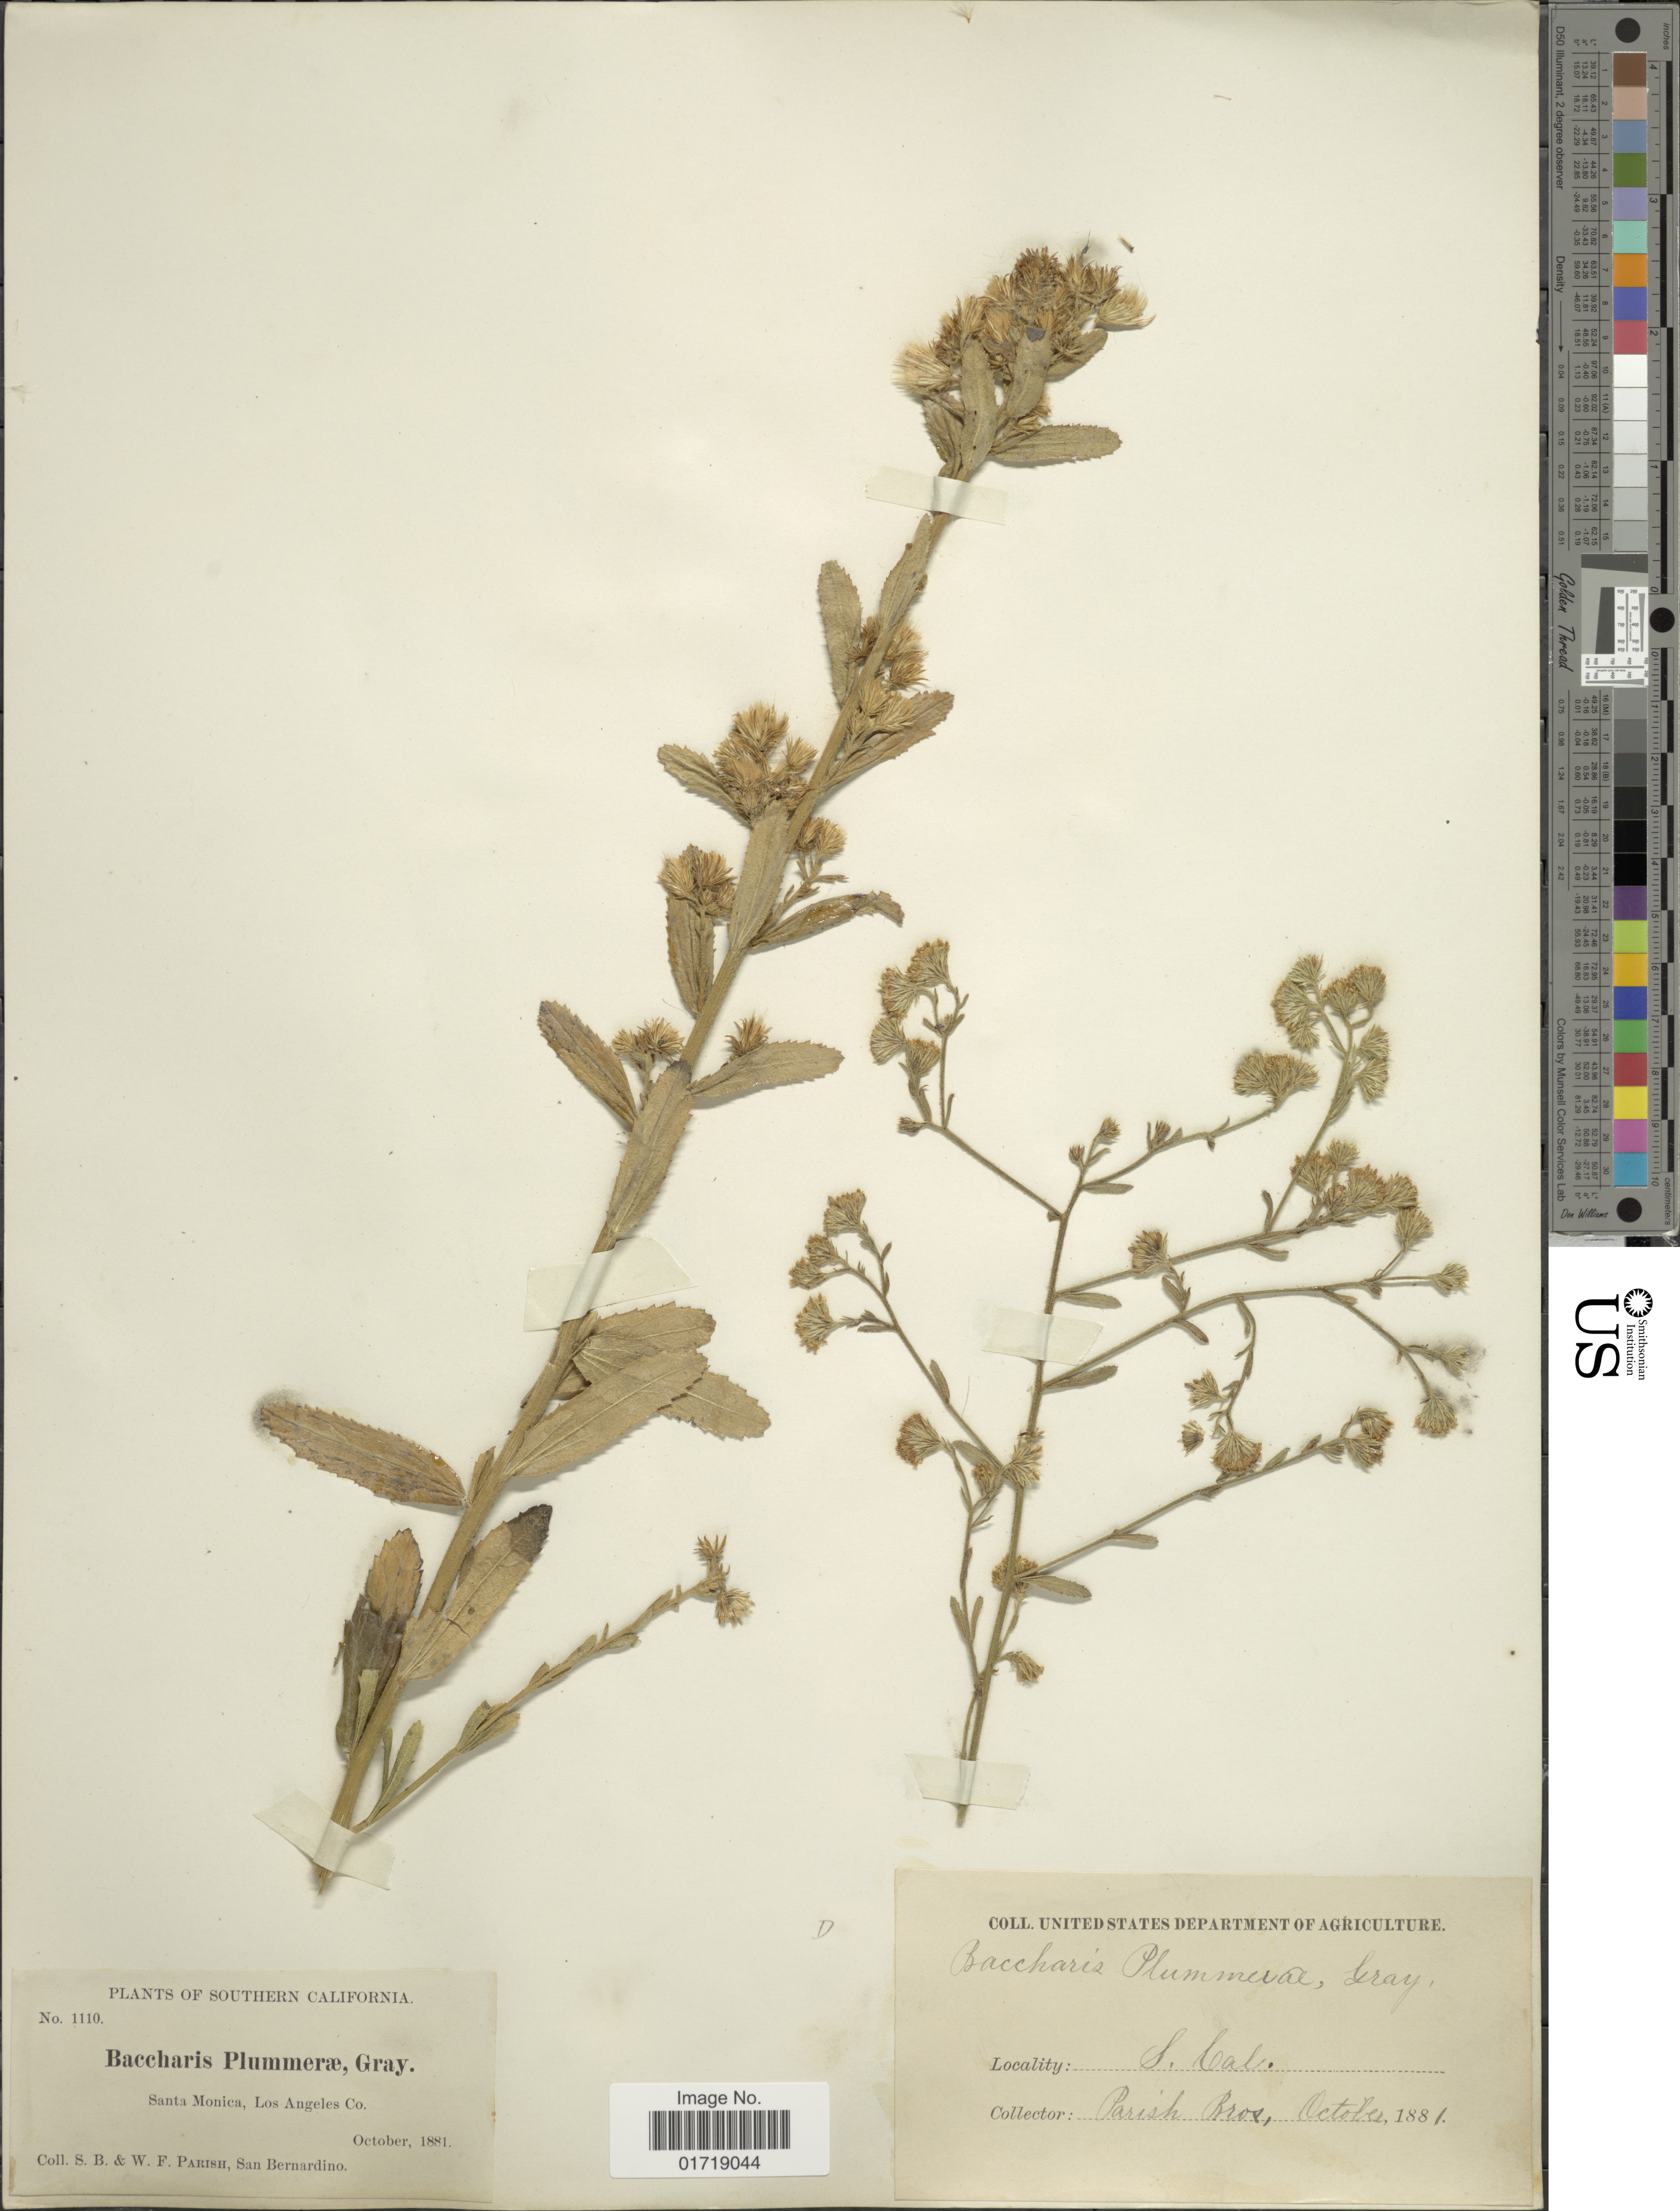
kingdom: Plantae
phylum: Tracheophyta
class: Magnoliopsida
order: Asterales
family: Asteraceae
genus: Baccharis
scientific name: Baccharis plummerae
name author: A. Gray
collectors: S. B. Parish & W. F. Parish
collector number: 1110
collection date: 1881-10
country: United States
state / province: California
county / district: Los Angeles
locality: South California, Santa Monica, Los Angeles Co.